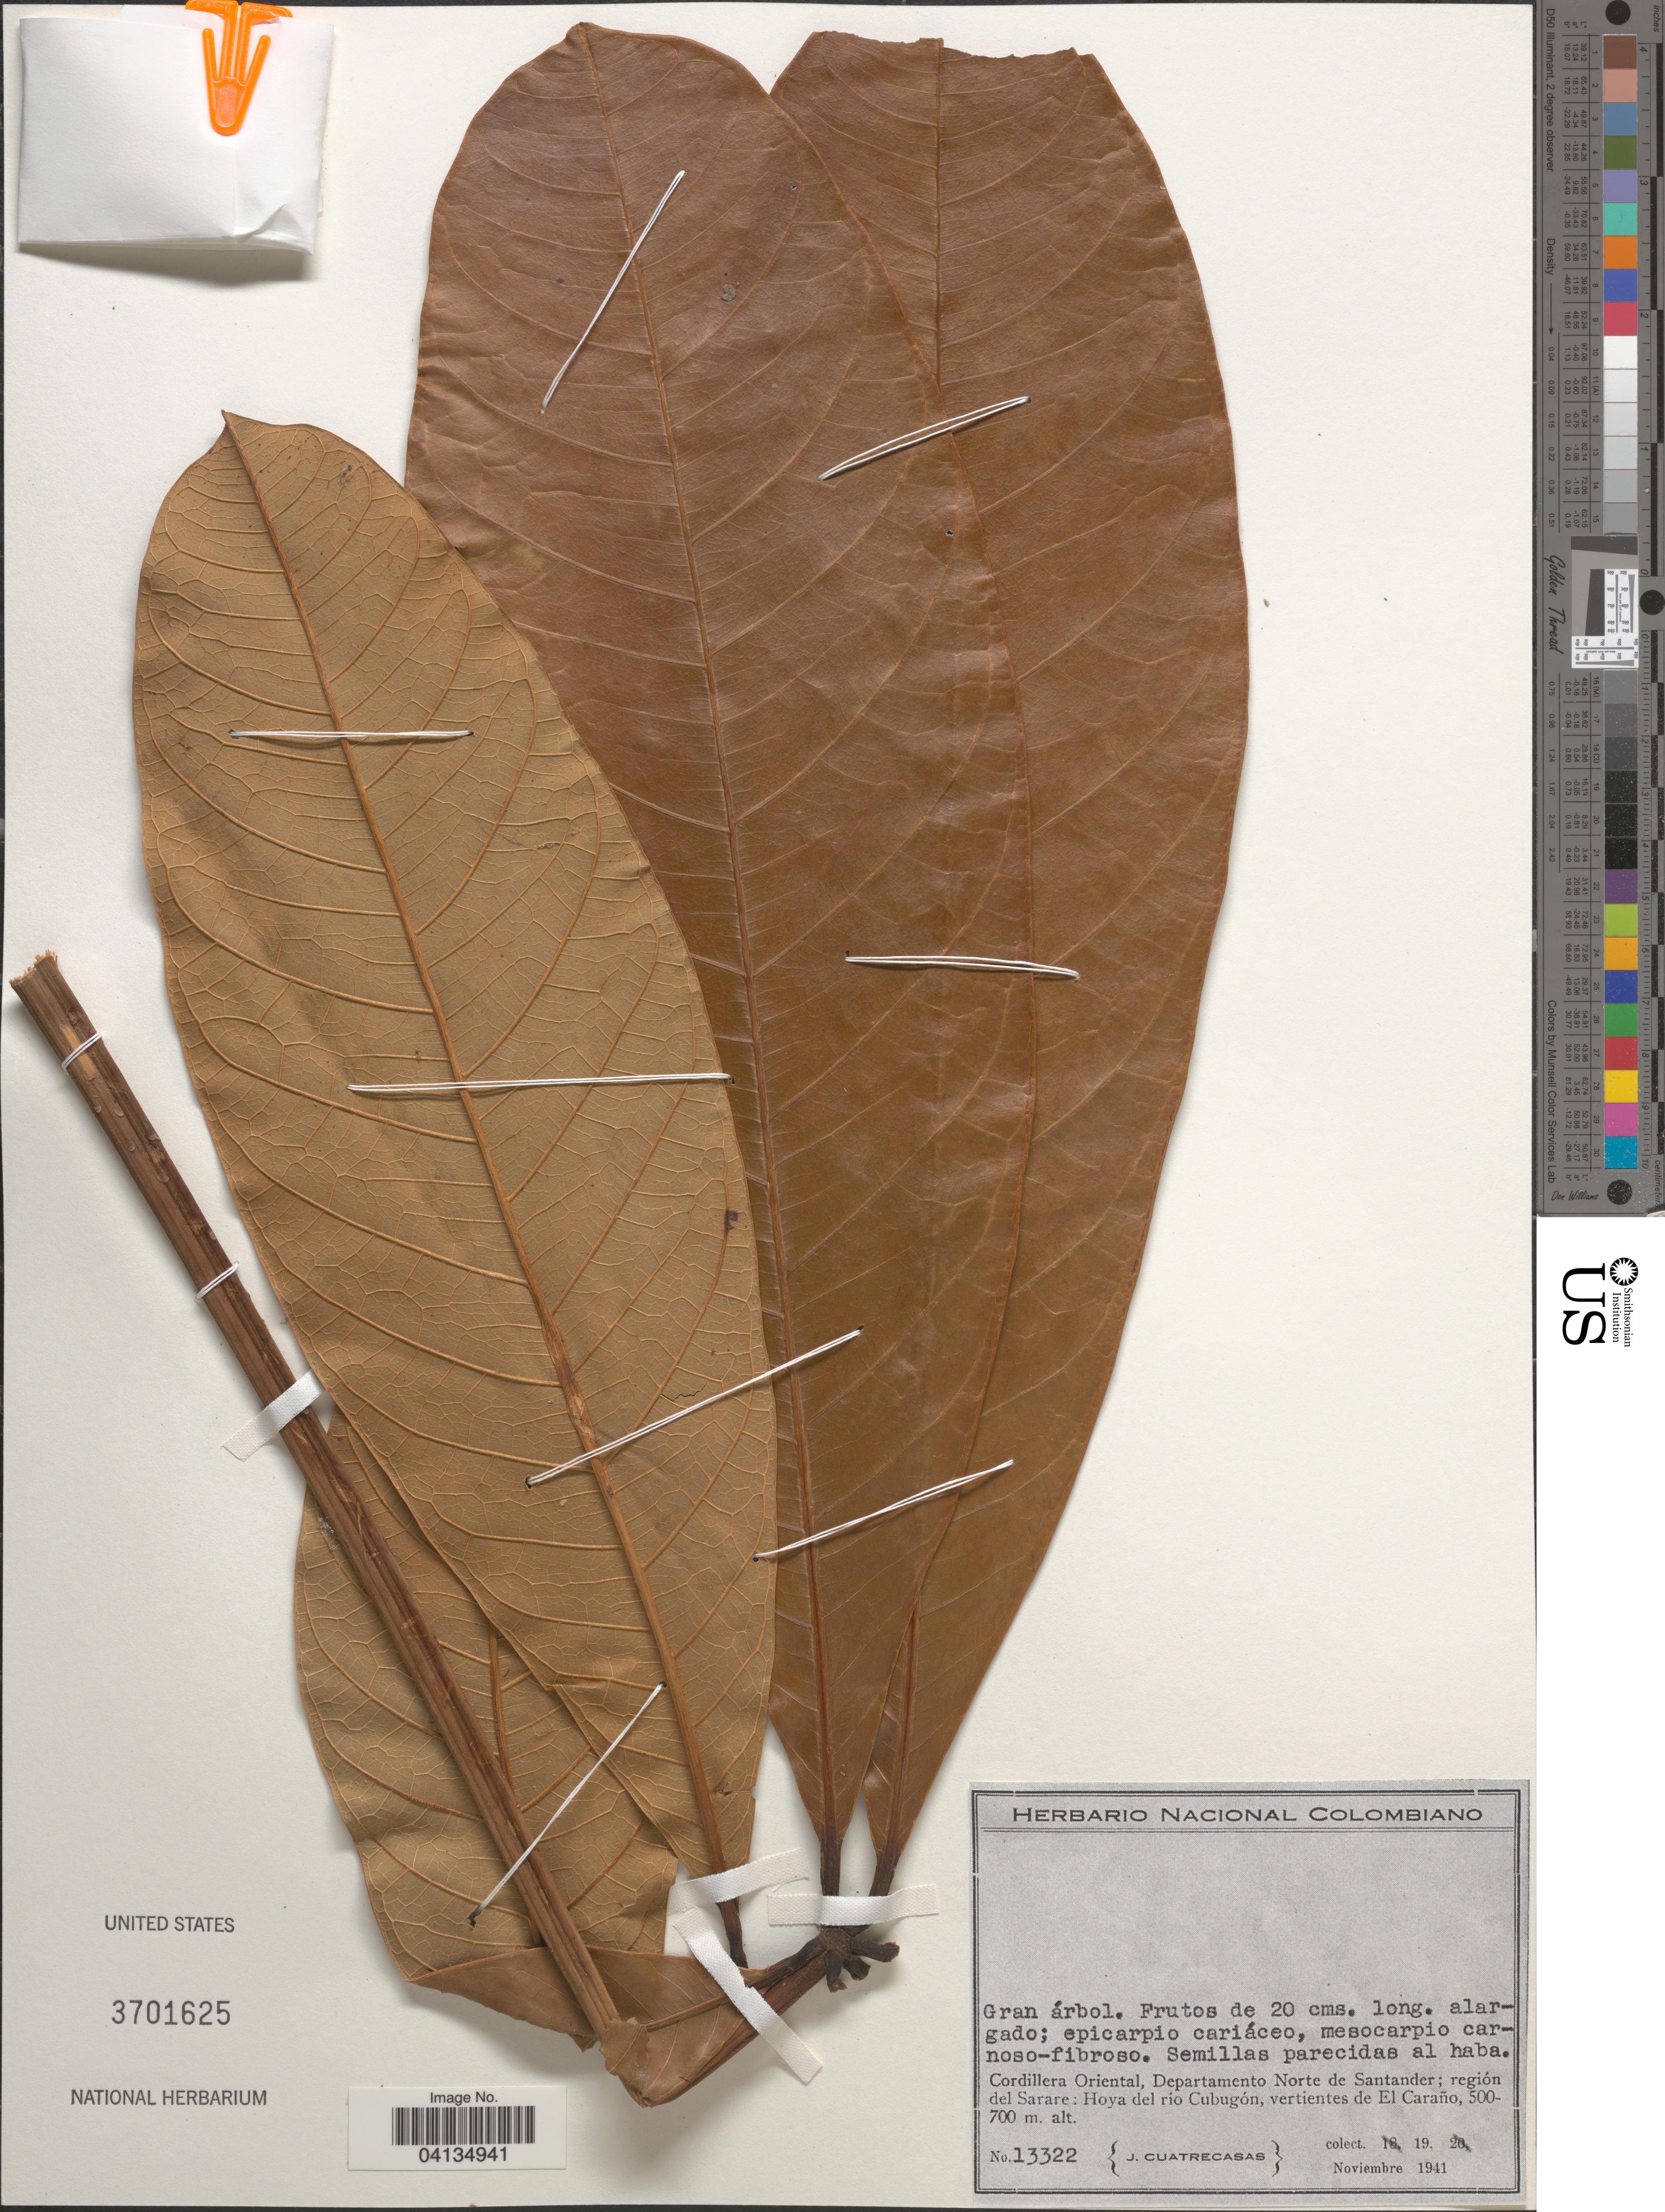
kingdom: Plantae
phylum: Tracheophyta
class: Magnoliopsida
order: Apiales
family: Araliaceae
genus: Schefflera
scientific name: Schefflera sp.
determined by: Ávila, F. A.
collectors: J. Cuatrecasas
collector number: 13322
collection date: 1941-11-19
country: Colombia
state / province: Norte de Santander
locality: Cordillera Oriental, Departamento Norte de Santander; región del Sarare: Hoya del río Cubugón, vertientes de El Caraño.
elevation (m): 500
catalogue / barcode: US 3701625